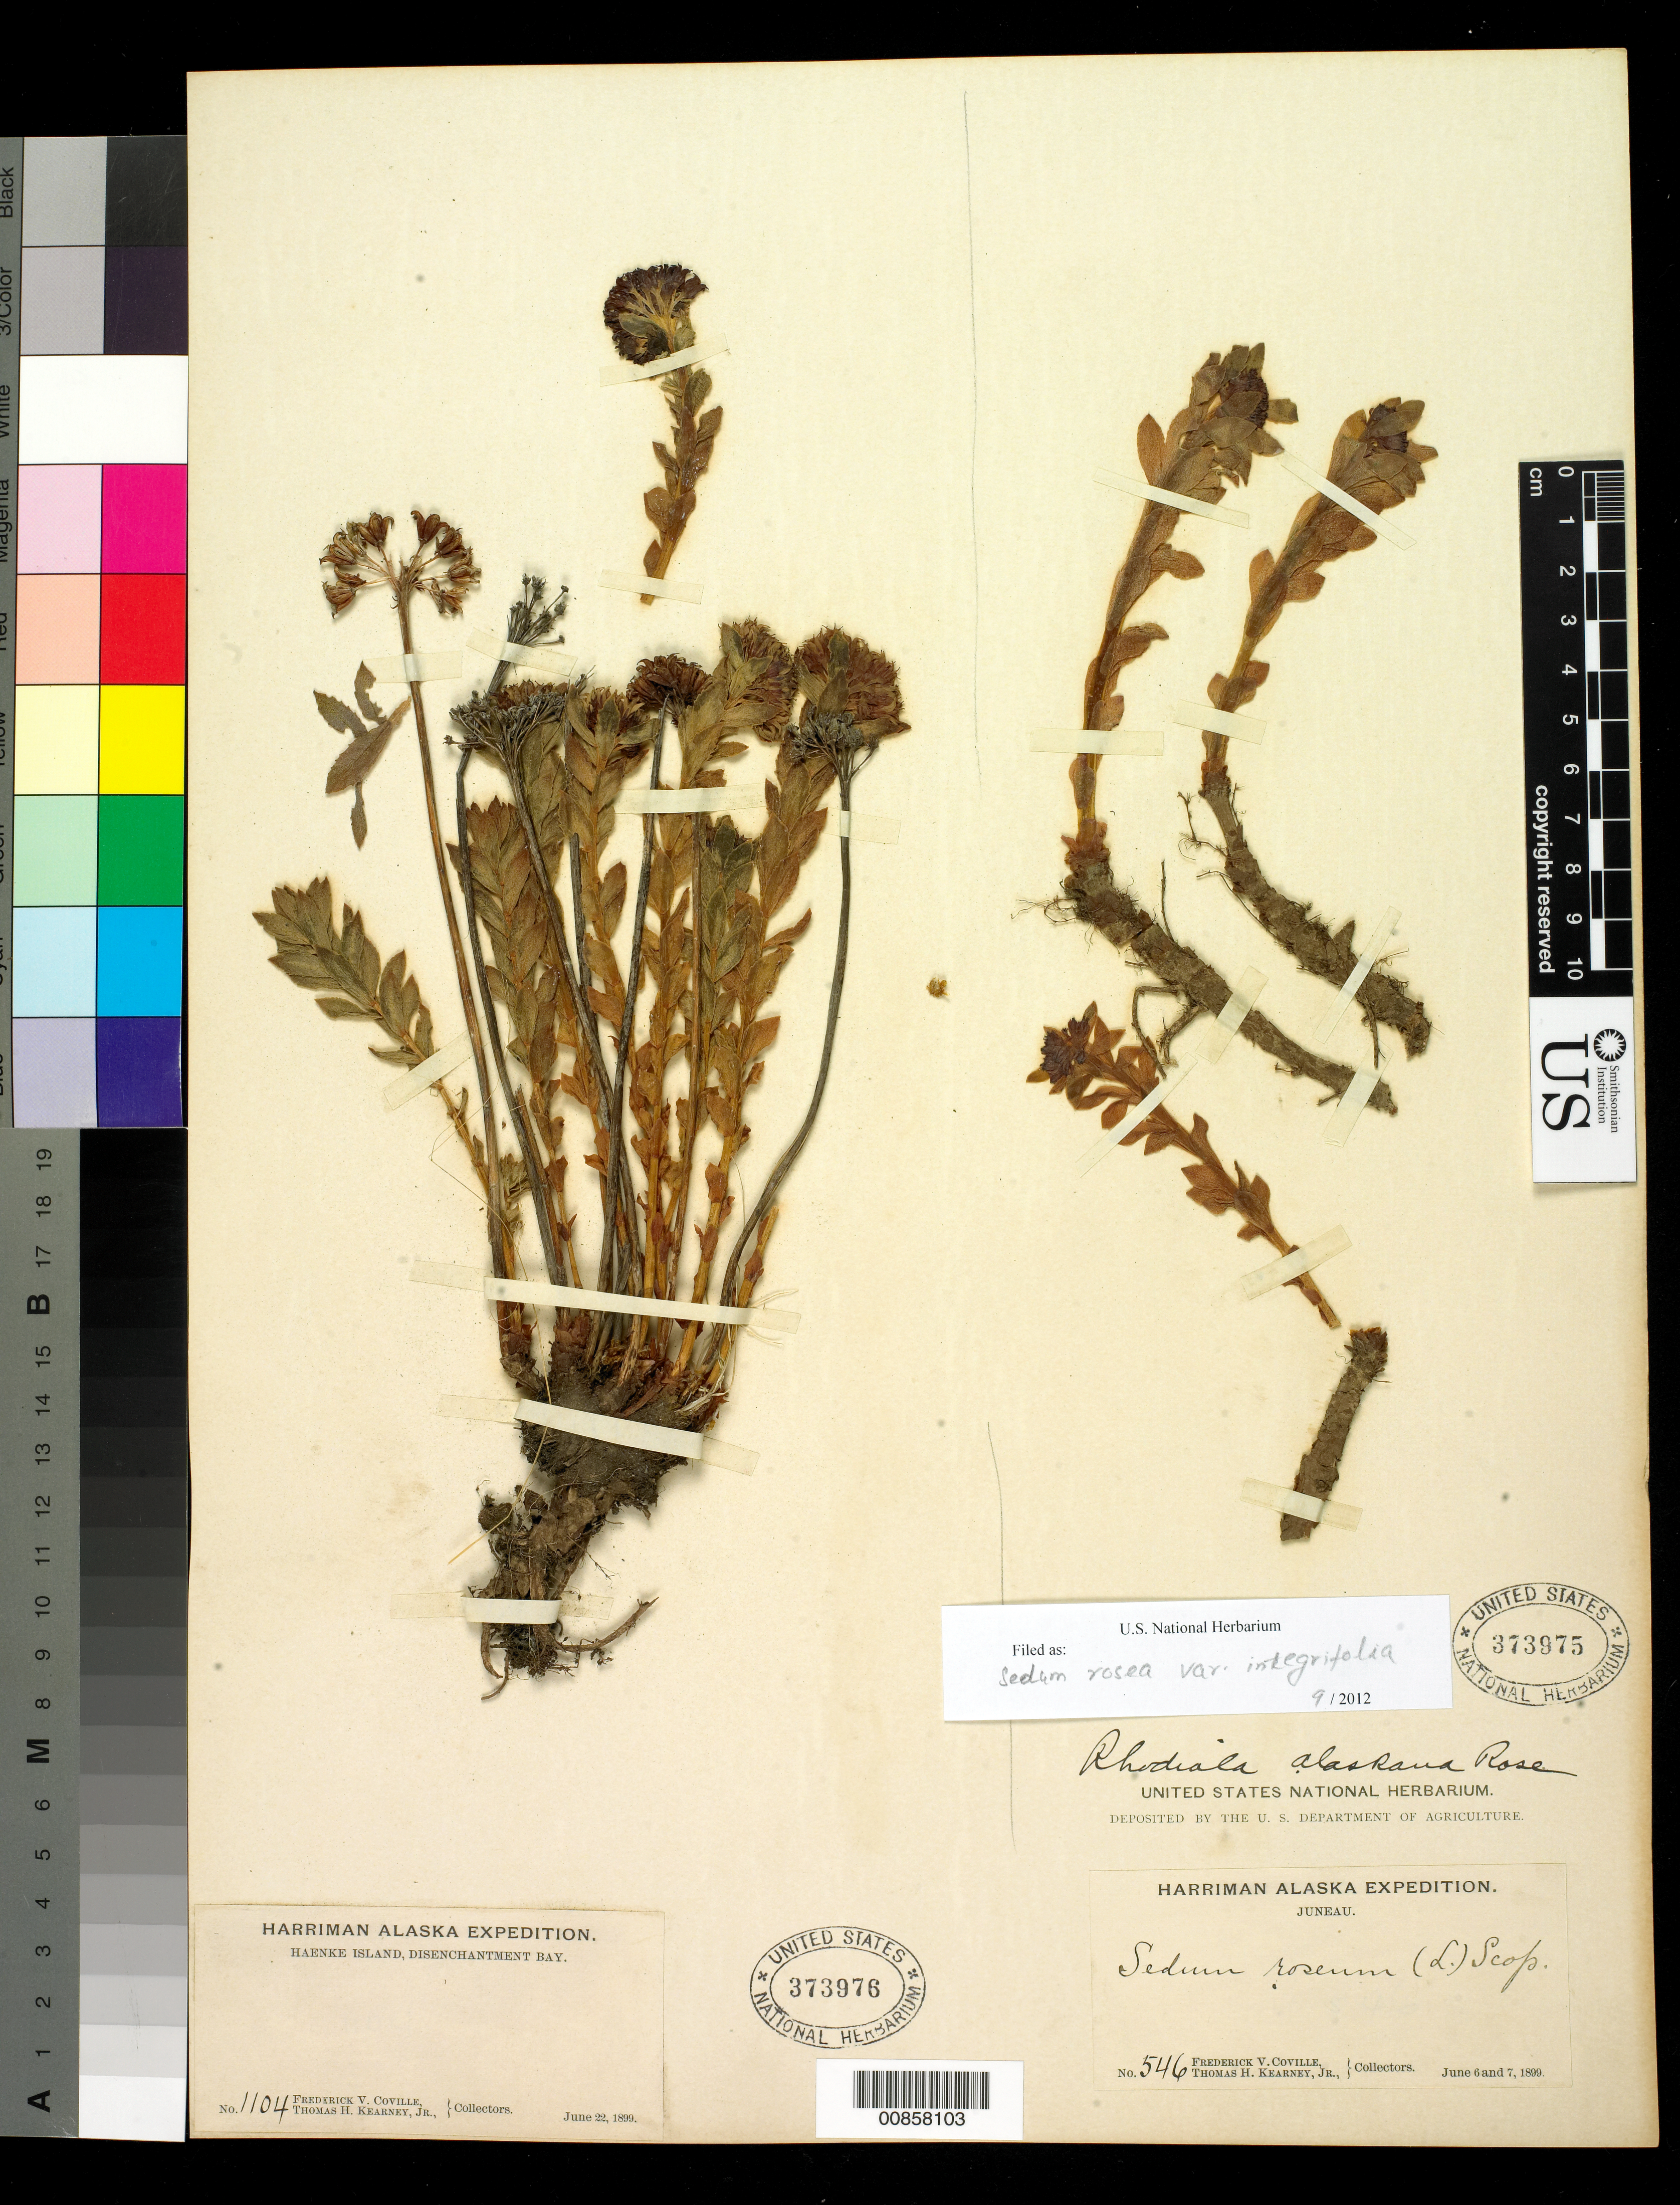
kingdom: Plantae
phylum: Tracheophyta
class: Magnoliopsida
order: Saxifragales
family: Crassulaceae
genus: Rhodiola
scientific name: Rhodiola integrifolia subsp. integrifolia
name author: Raf.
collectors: F. V. Coville & T. H. Kearney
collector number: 546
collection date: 1899-06-06/1899-06-07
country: United States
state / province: Alaska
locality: Juneau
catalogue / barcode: US 373975